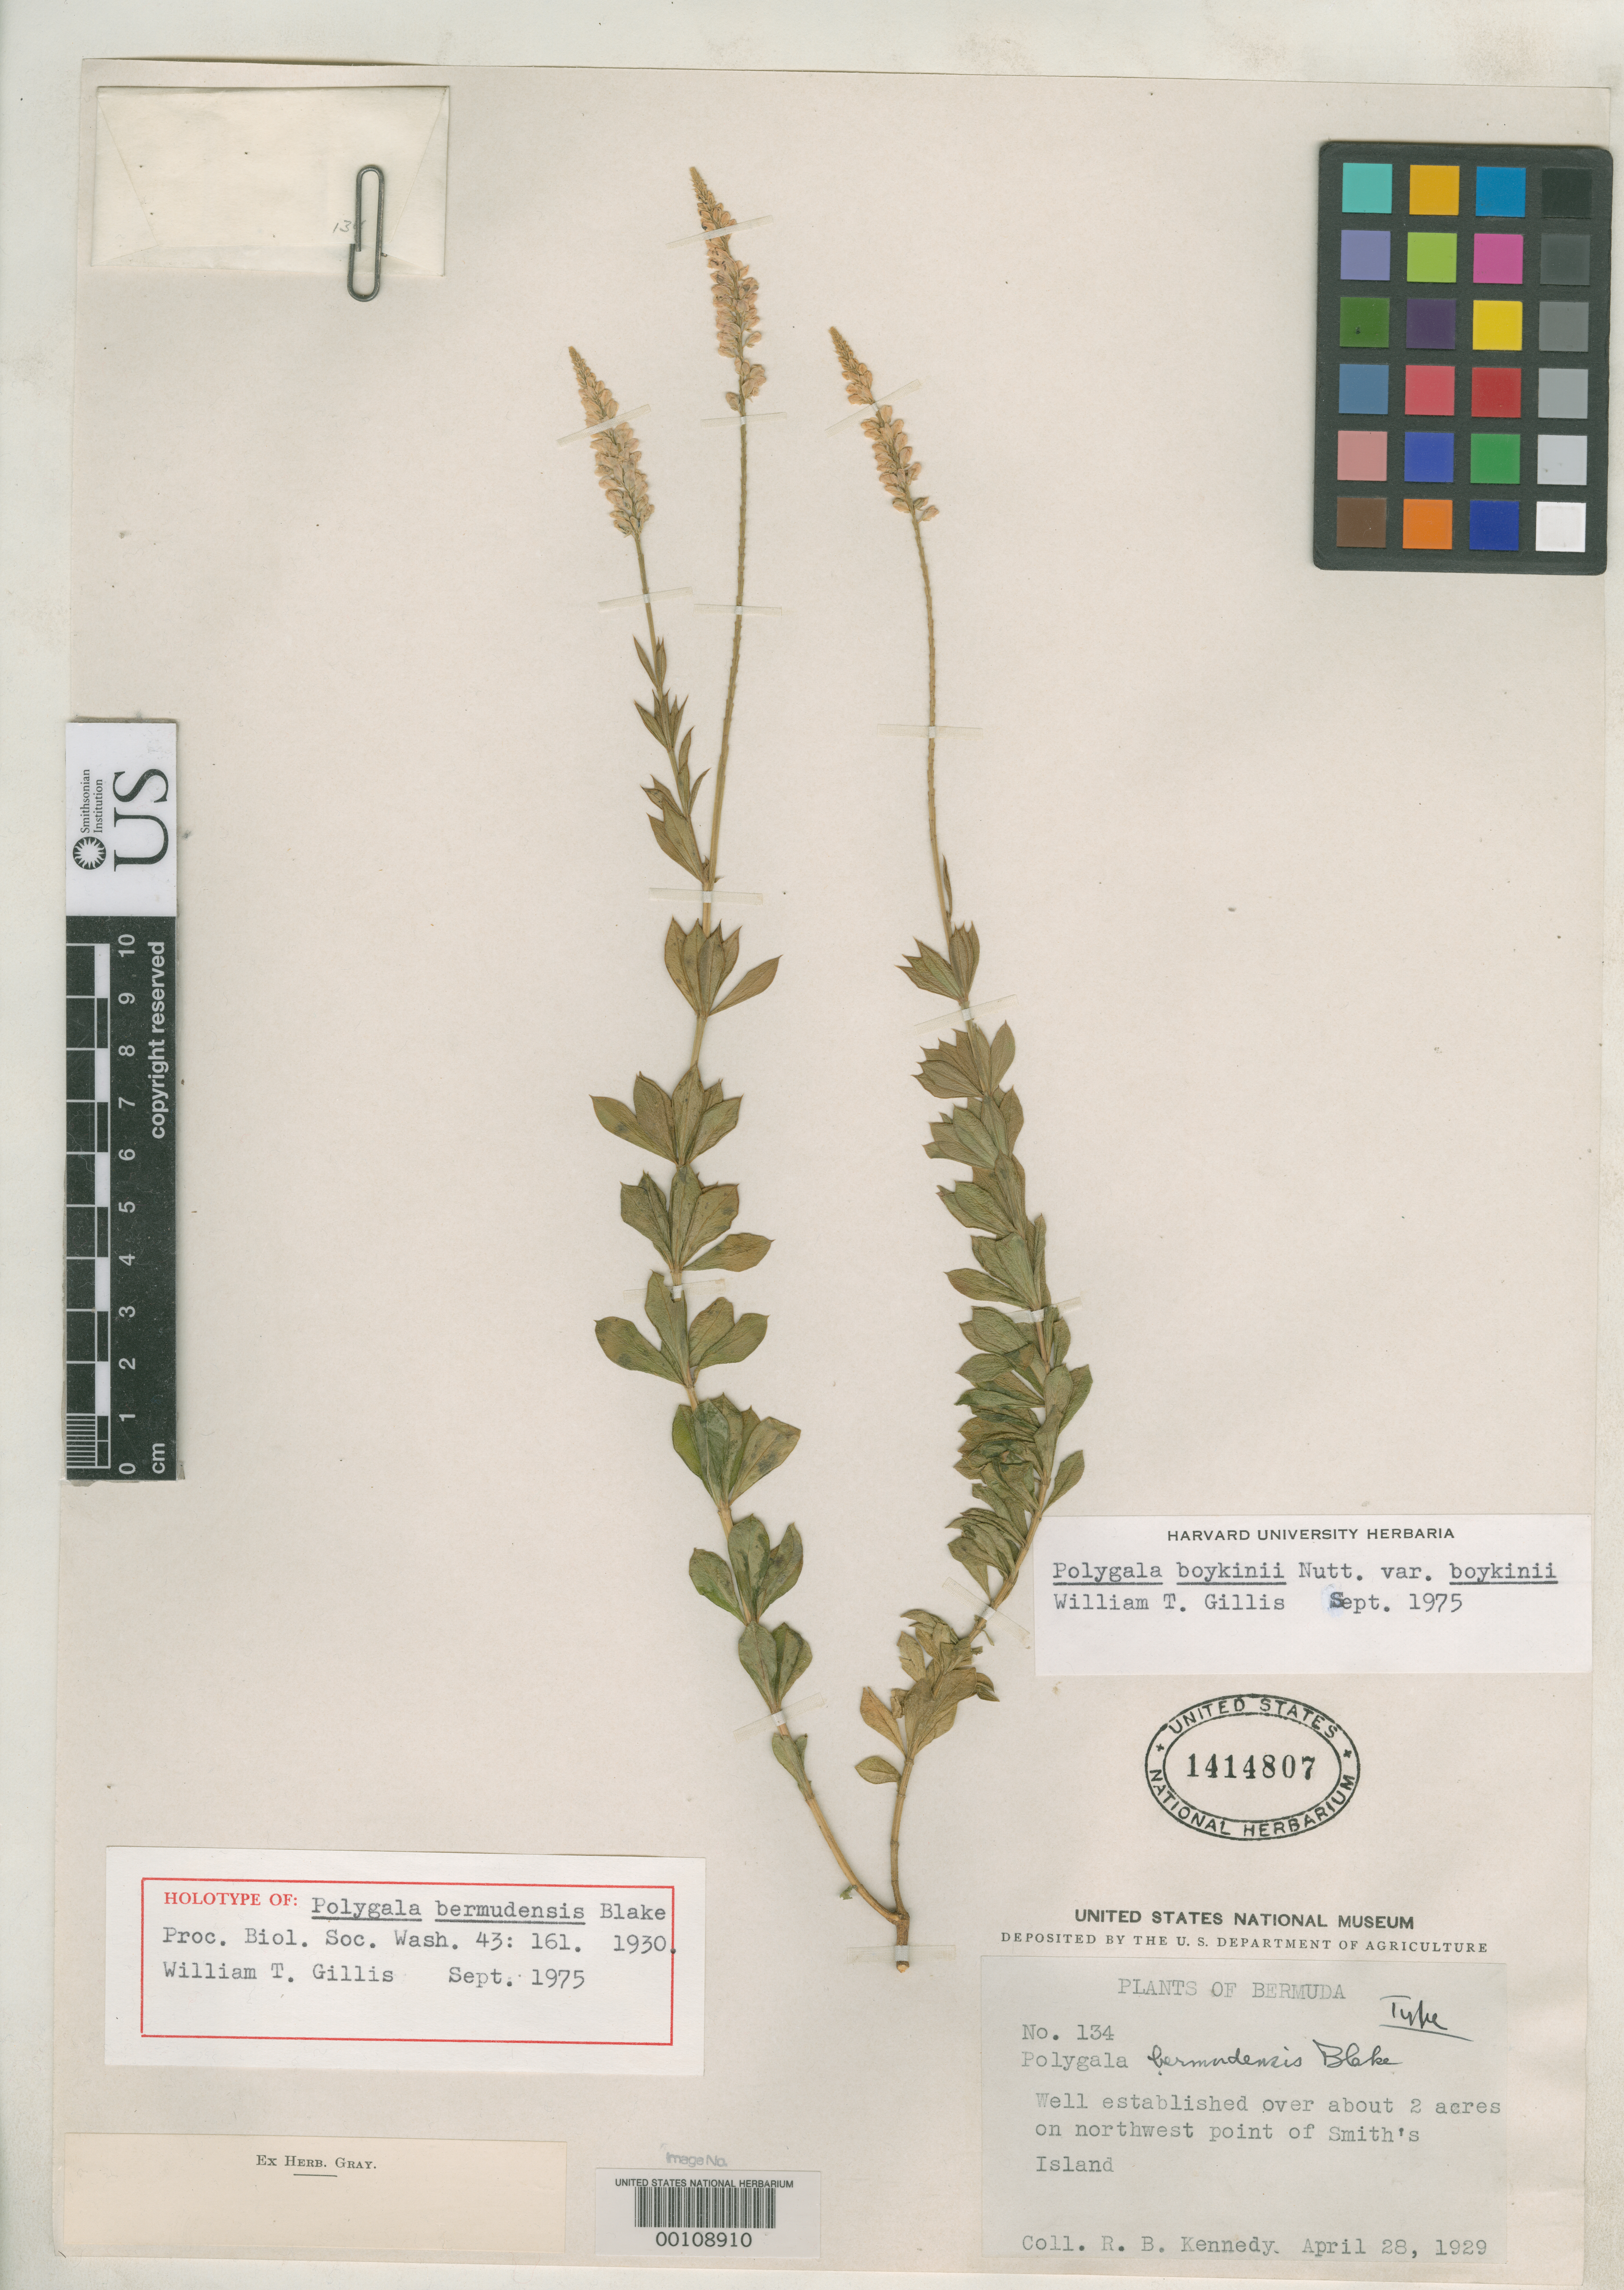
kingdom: Plantae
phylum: Tracheophyta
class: Magnoliopsida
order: Fabales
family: Polygalaceae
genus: Polygala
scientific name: Polygala bermudensis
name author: S.F. Blake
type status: Holotype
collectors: P. B. Kennedy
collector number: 134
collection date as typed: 28 Apr 1929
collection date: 1929-04-28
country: Bermuda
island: Smith's Island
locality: NW Point of Island.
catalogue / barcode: US 1414807